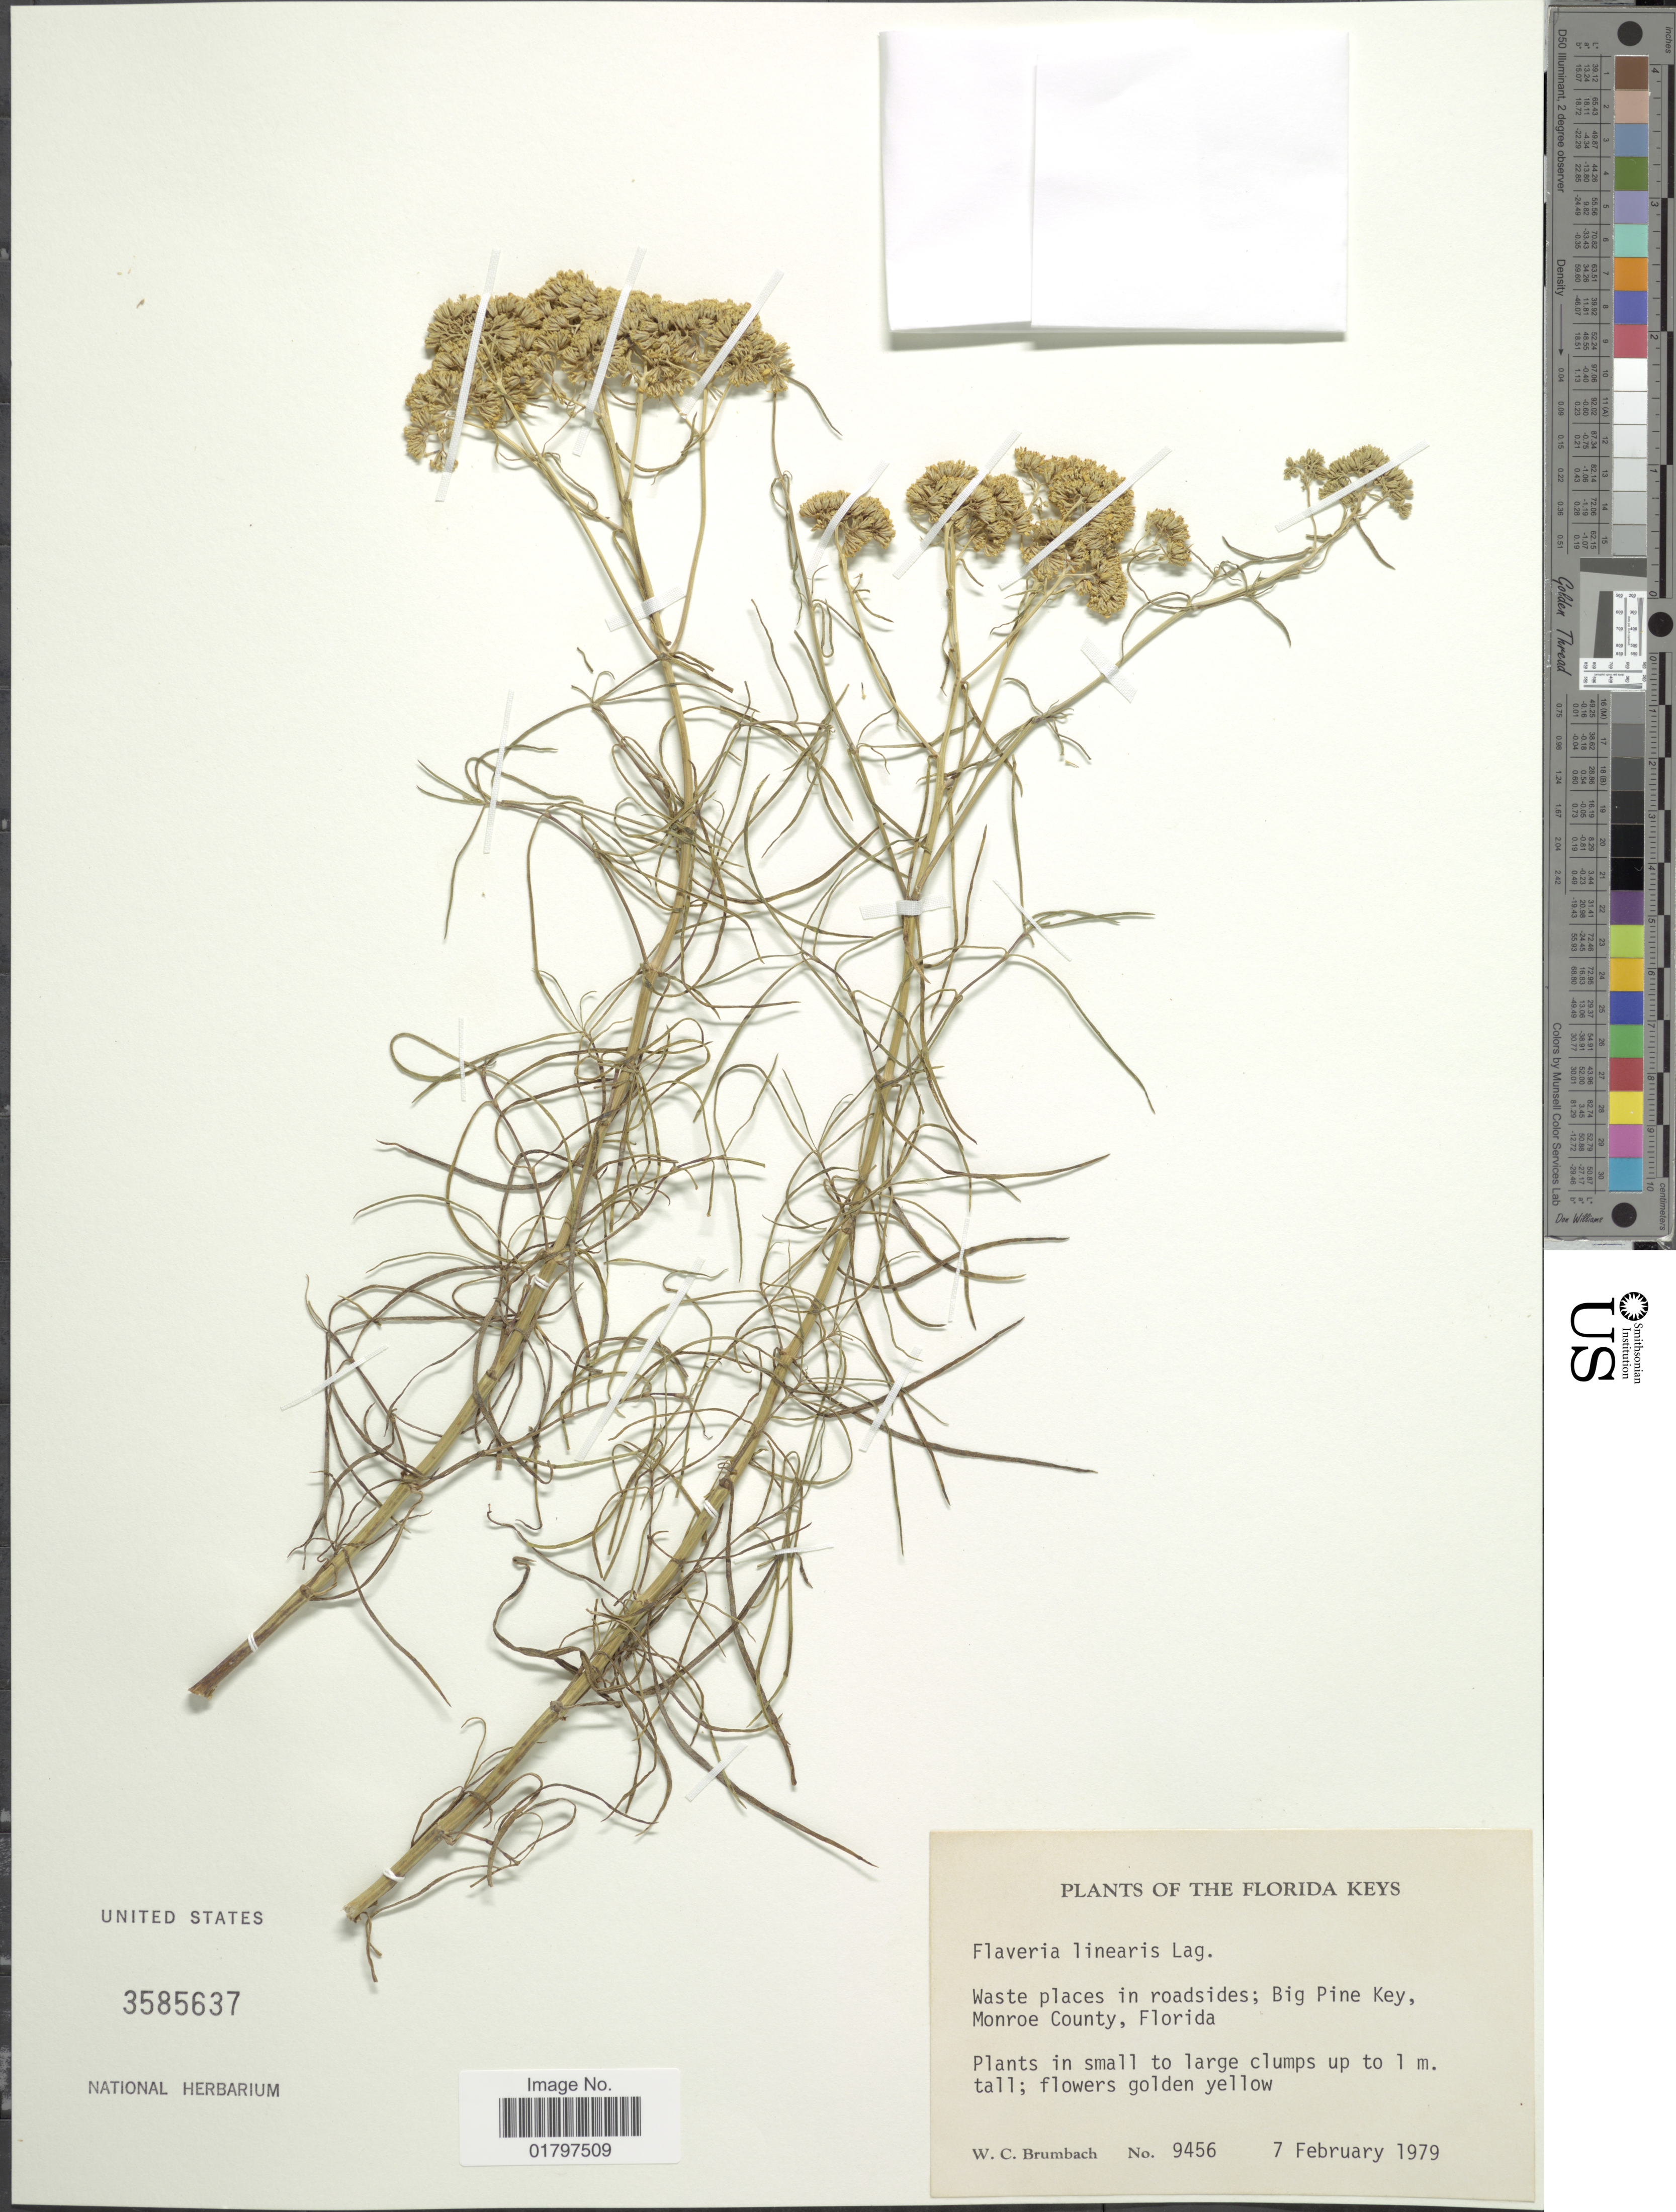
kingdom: Plantae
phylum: Tracheophyta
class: Magnoliopsida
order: Asterales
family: Asteraceae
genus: Flaveria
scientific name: Flaveria linearis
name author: Lag.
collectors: W. C. Brumbach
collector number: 9456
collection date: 1979-02-07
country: United States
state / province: Florida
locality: Florida Keys. Waste places in roadsides; Big Pine Key, Monroe County, Florida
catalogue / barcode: US 3585637